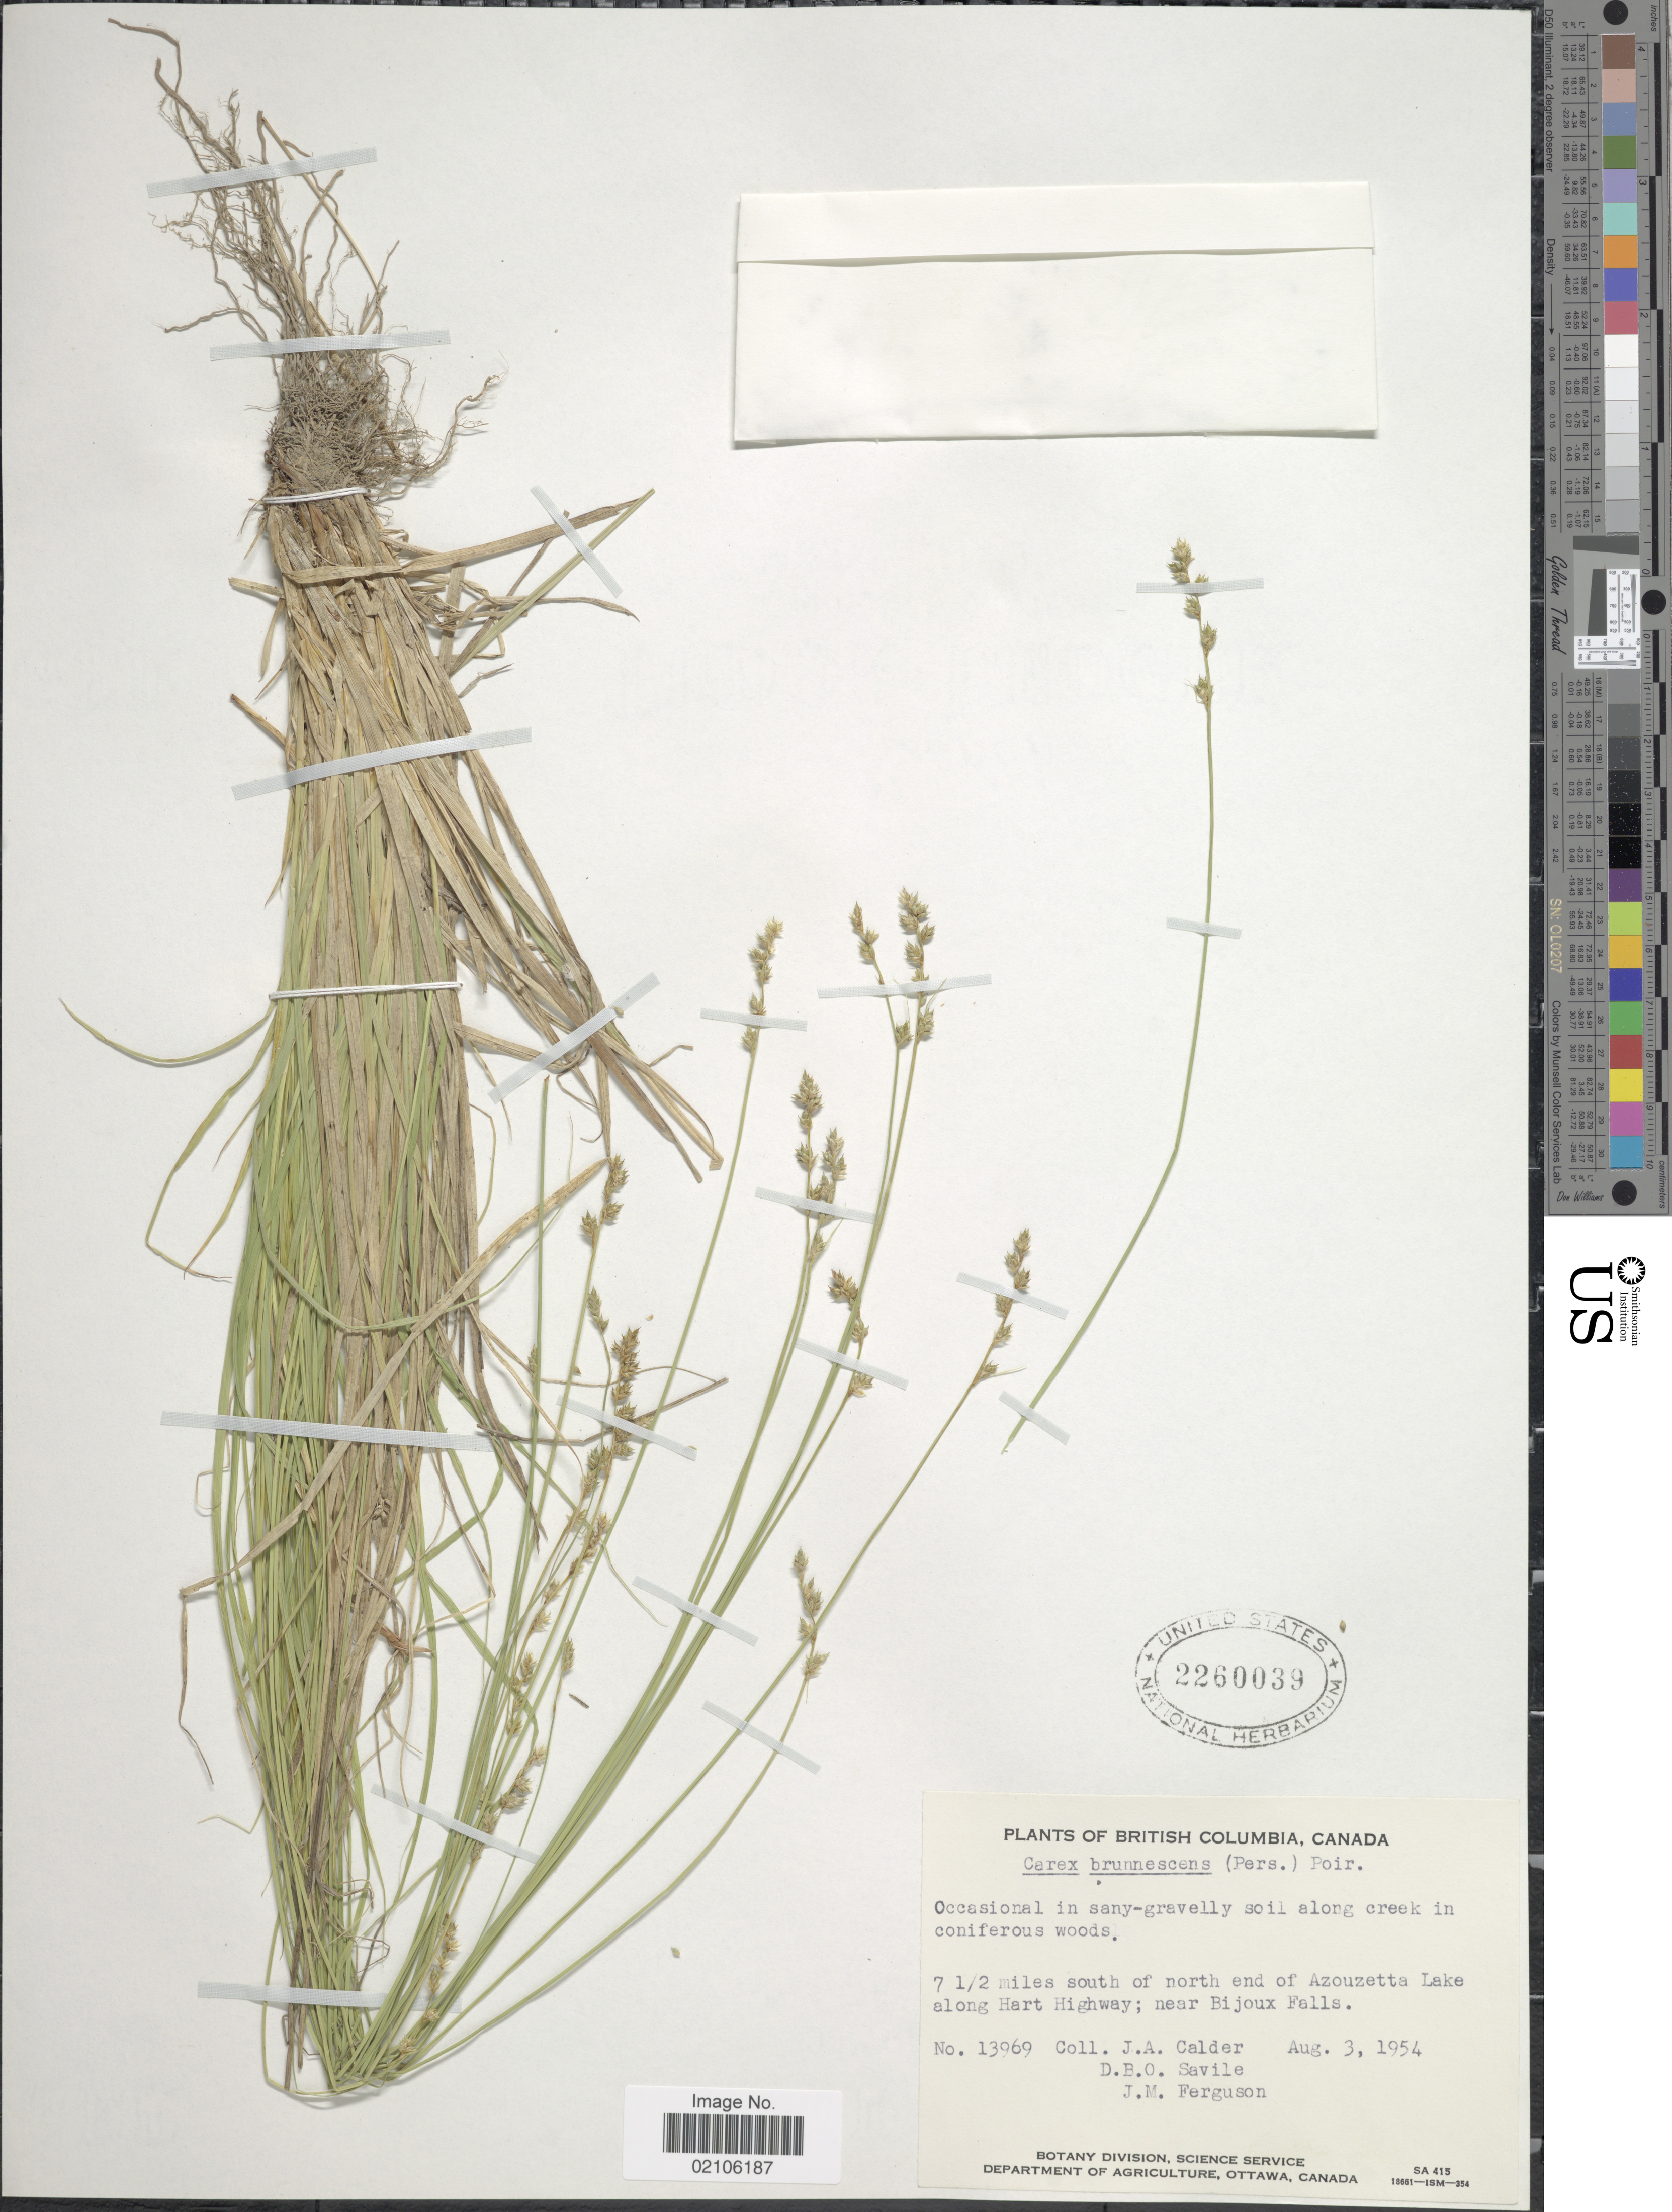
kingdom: Plantae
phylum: Tracheophyta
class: Liliopsida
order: Poales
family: Cyperaceae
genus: Carex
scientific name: Carex brunnescens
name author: (Pers.) Poir.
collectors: J. A. Calder, D. Savile & J. M. Ferguson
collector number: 13969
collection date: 1954-09-03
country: Canada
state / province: British Columbia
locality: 7 1/2 mile south of north end of Azouzette Lake along Hart Highway; near Bijoux Falls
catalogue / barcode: US 2260039